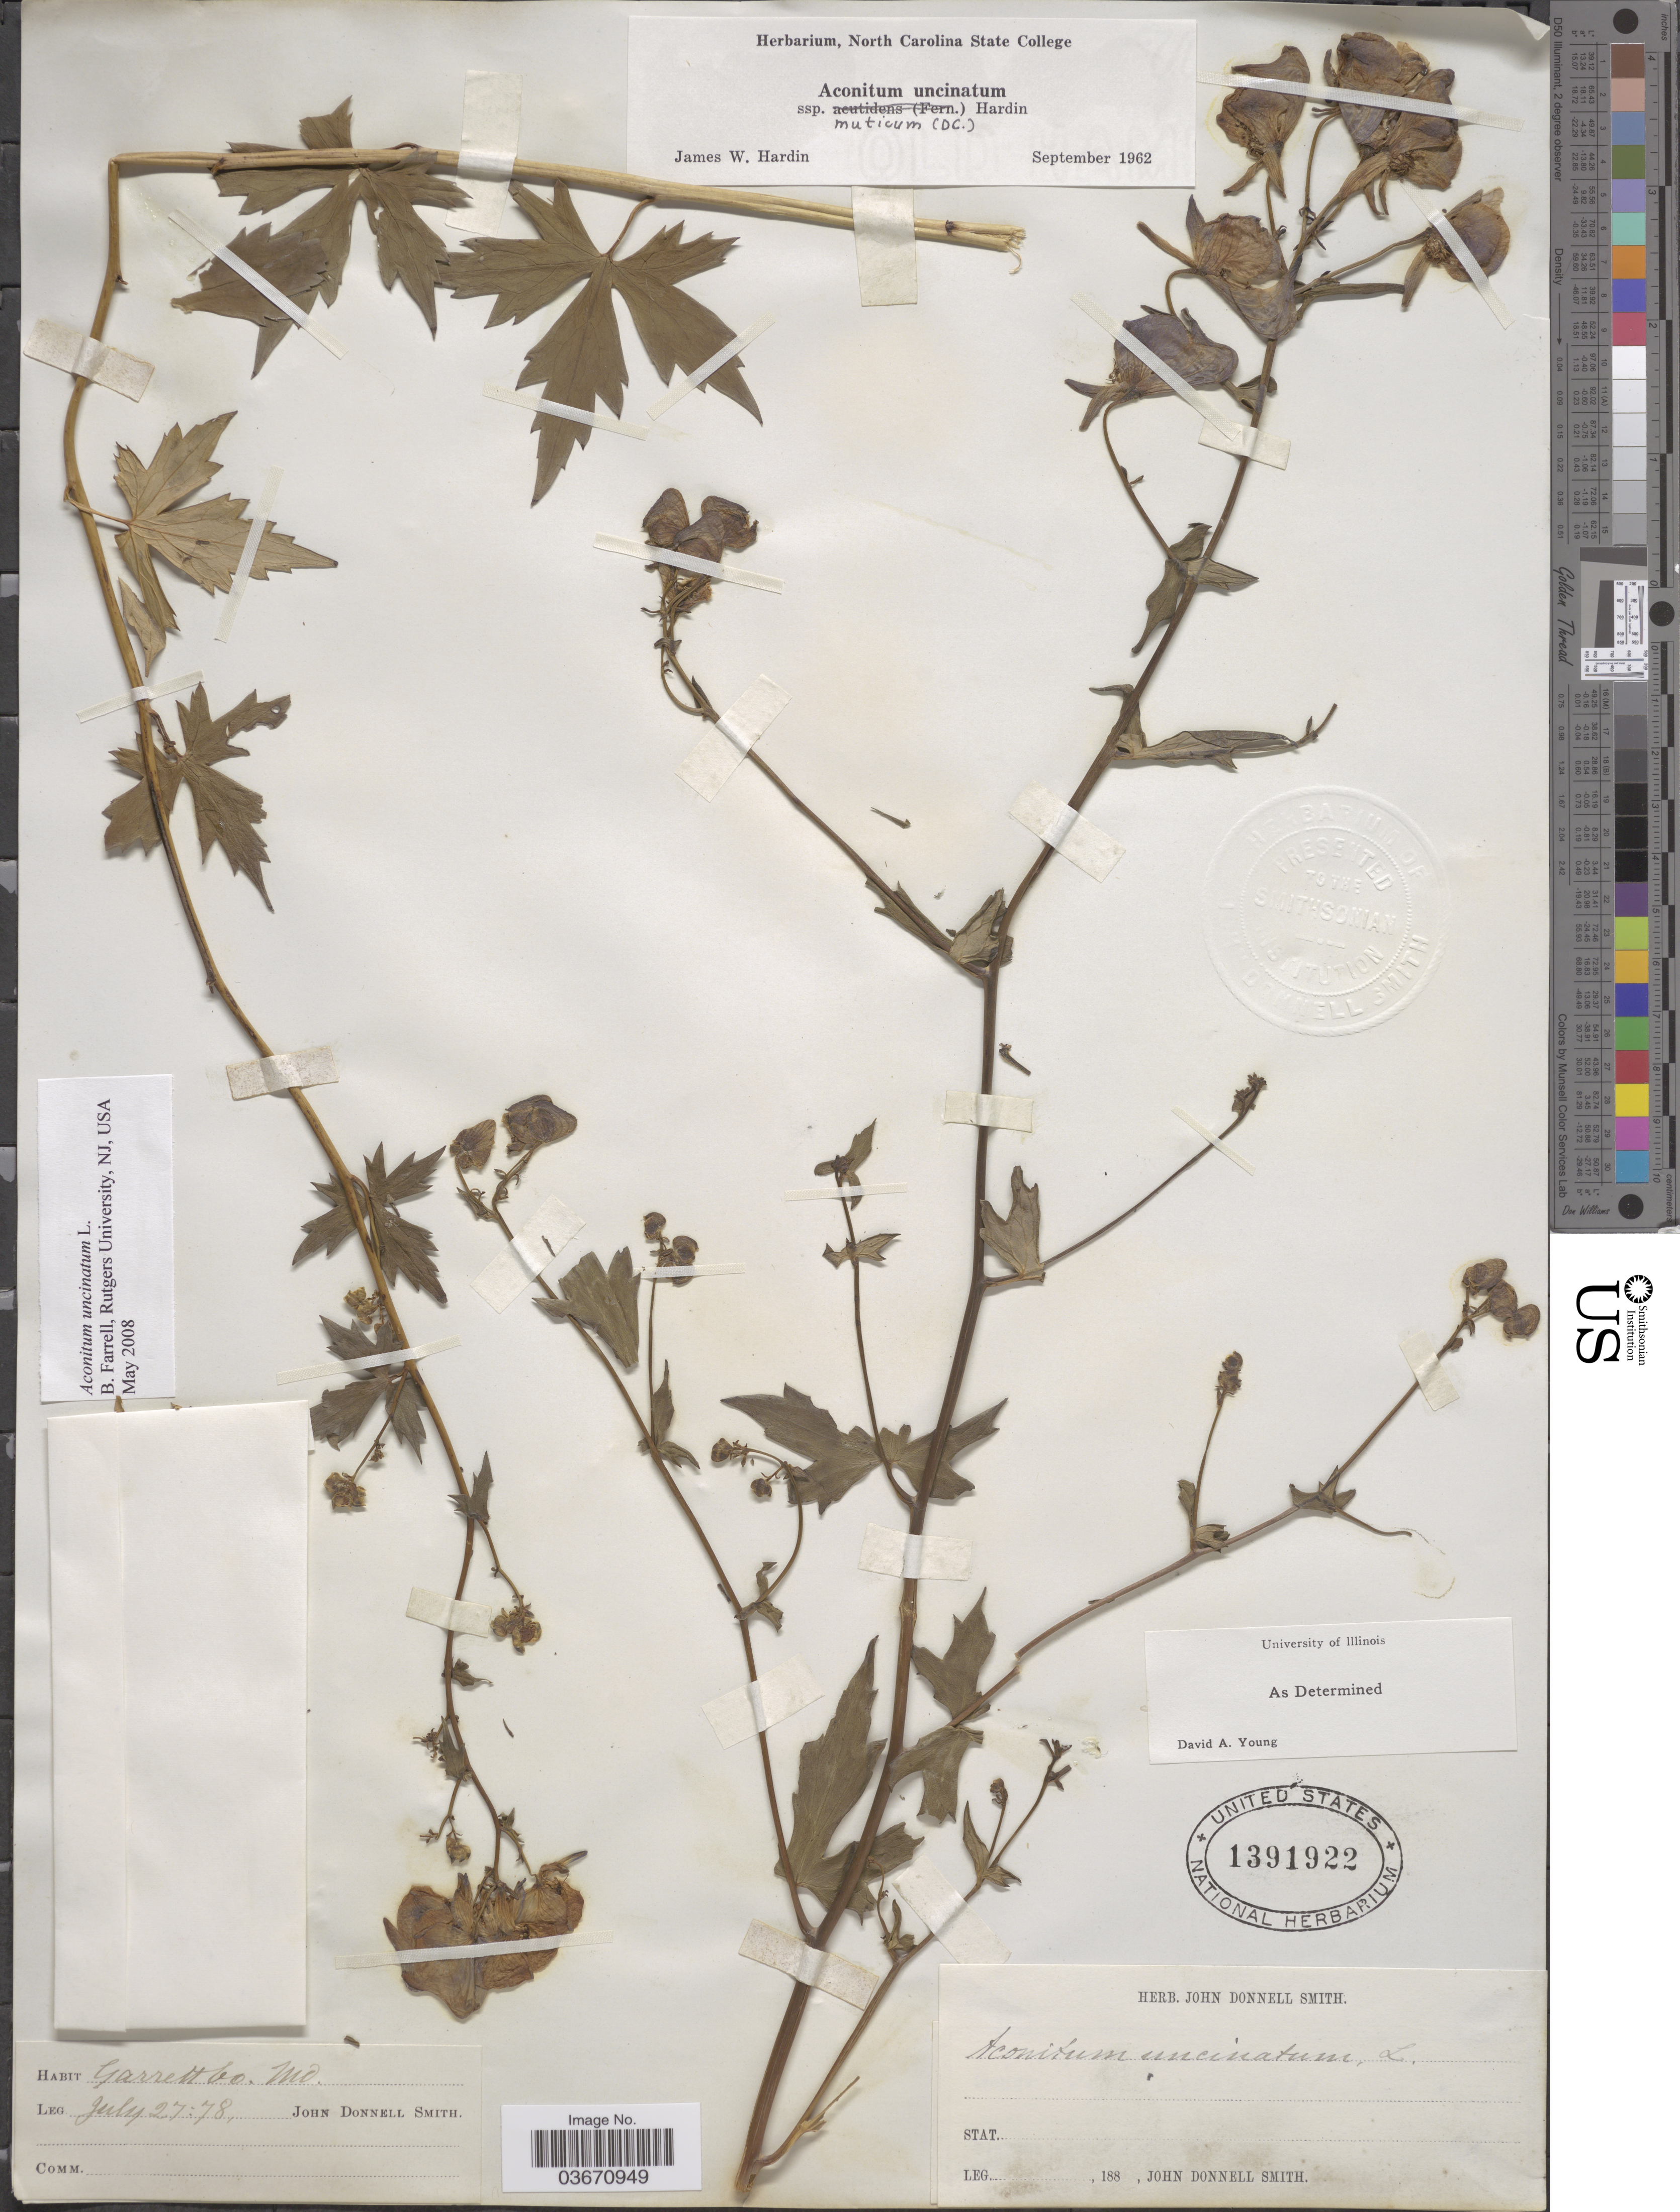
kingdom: Plantae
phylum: Tracheophyta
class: Magnoliopsida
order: Ranunculales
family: Ranunculaceae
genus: Aconitum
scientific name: Aconitum uncinatum subsp. muticum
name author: (DC.) Hardin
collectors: J. Donnell Smith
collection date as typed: Transcribed d/m/y: 27/7/78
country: United States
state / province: Maryland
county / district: Garrett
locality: Garrett Co.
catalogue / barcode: US 1391922